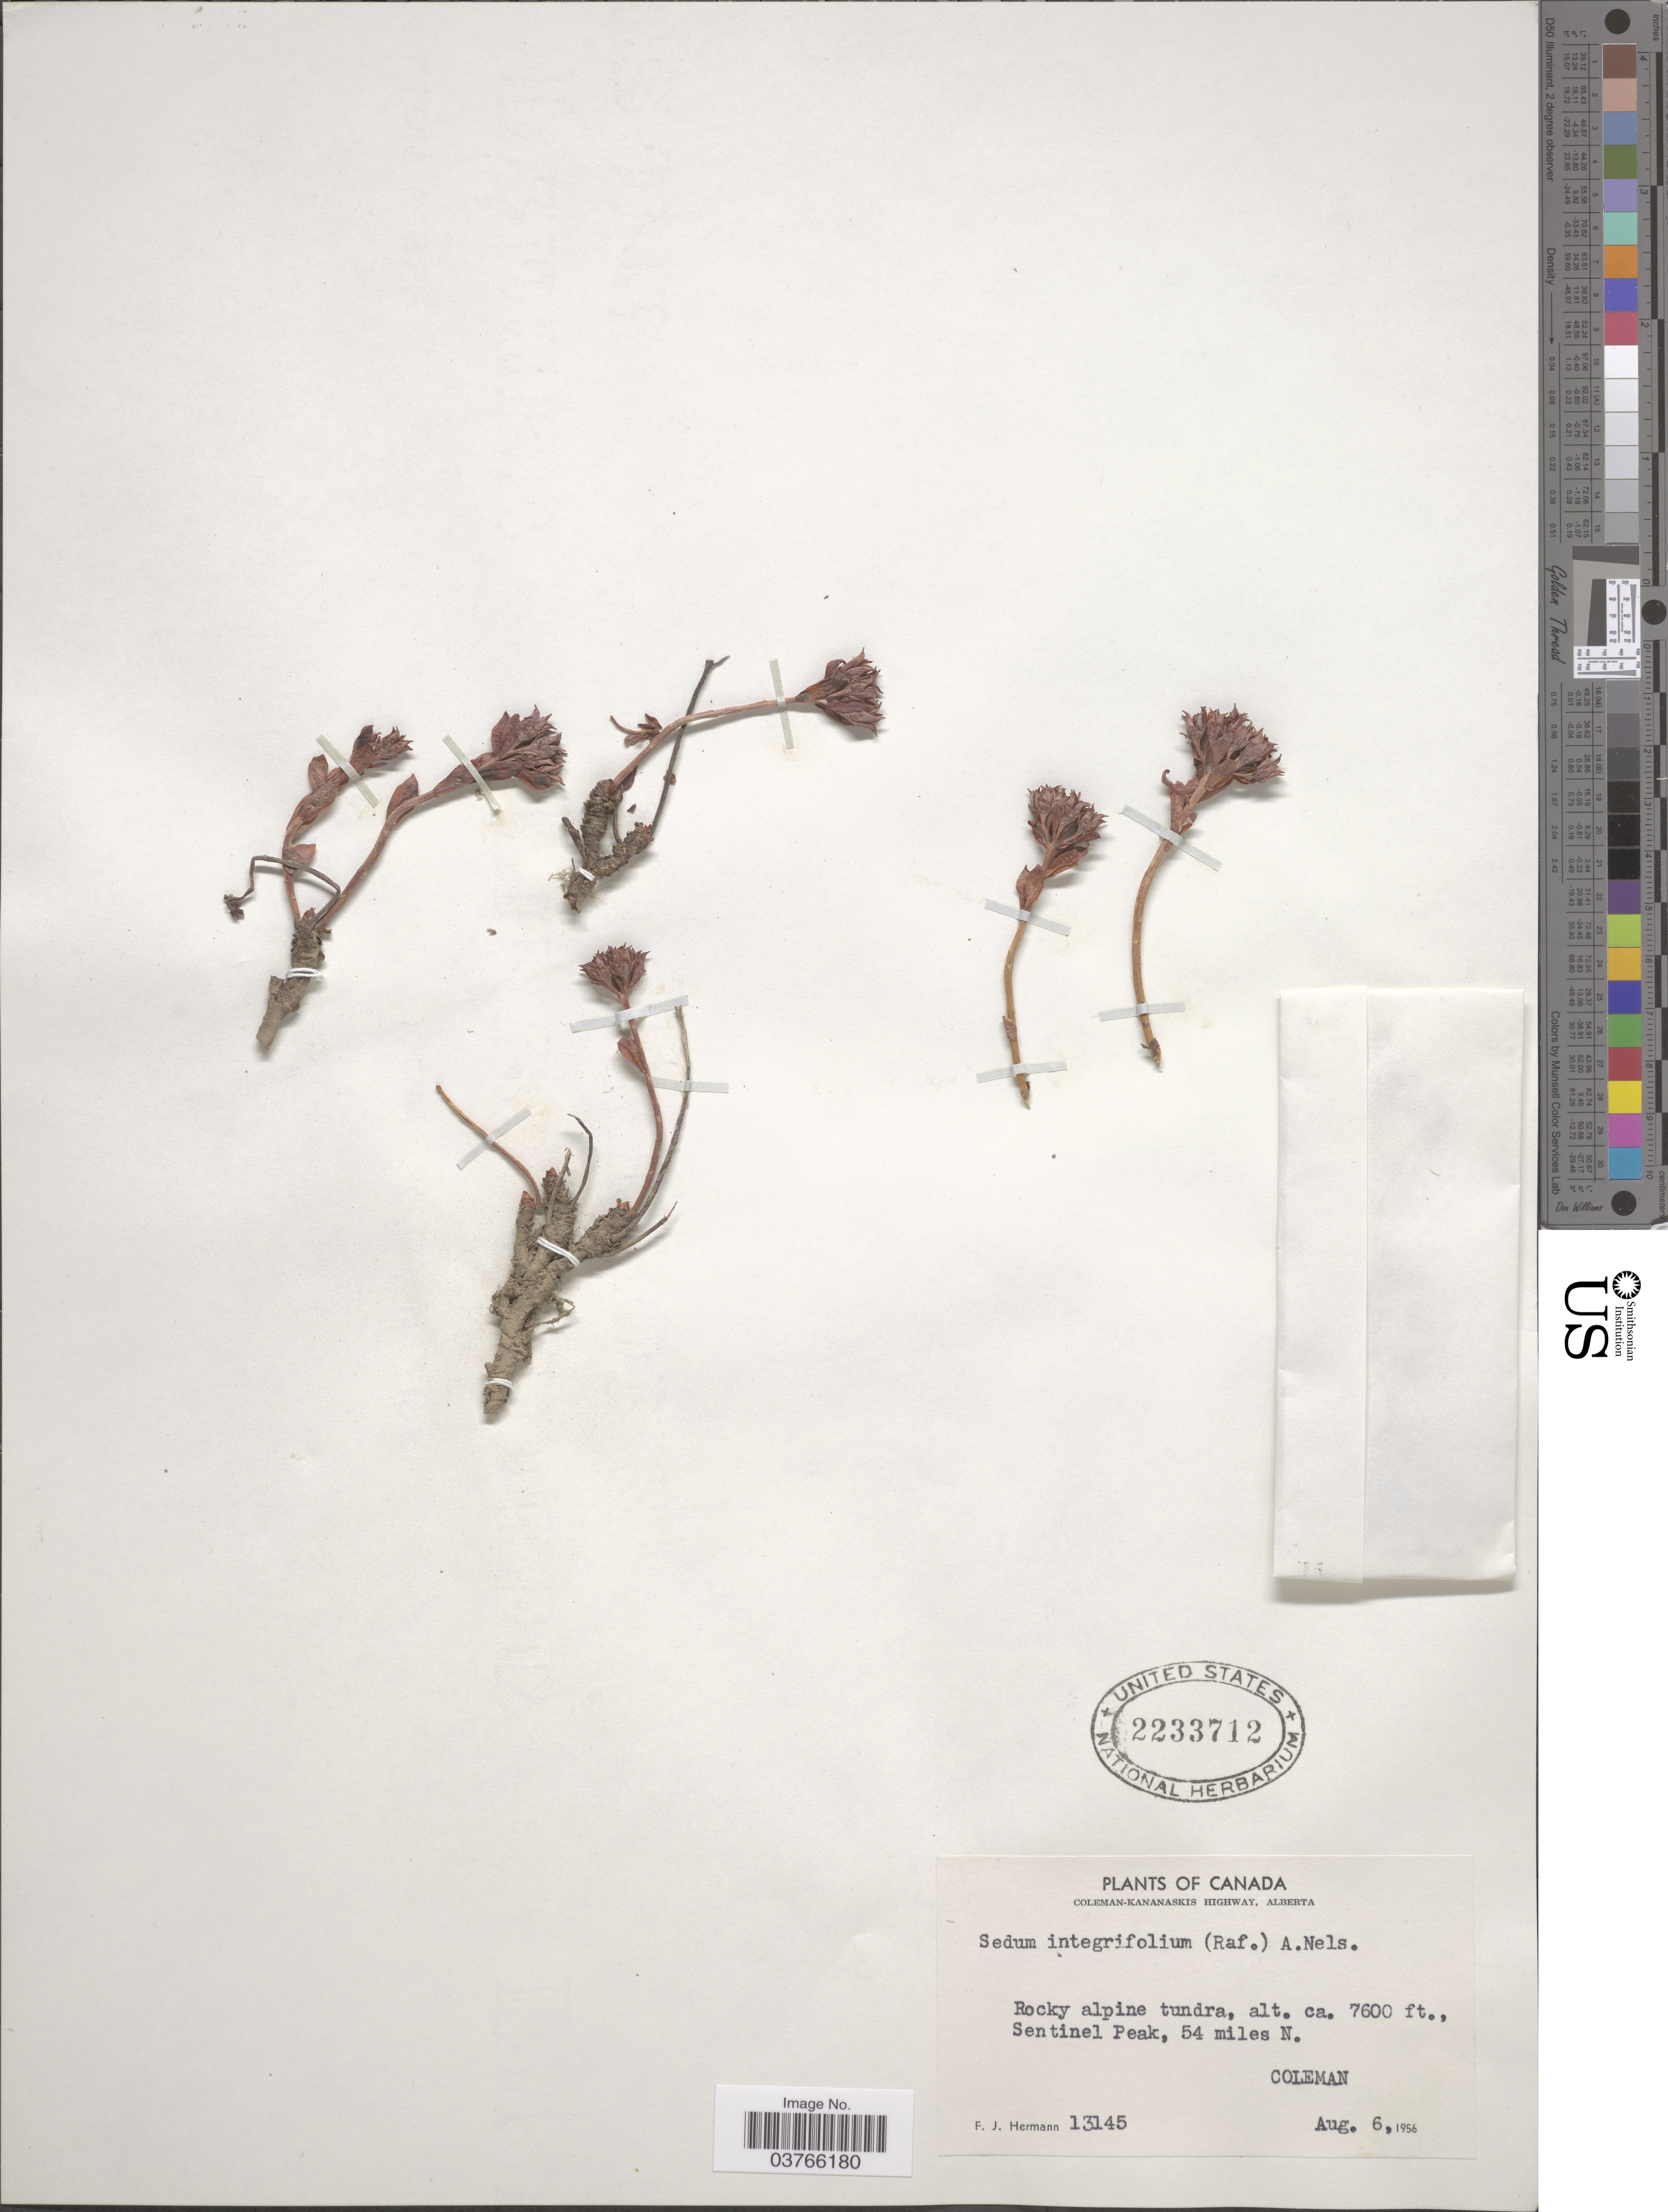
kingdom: Plantae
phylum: Tracheophyta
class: Magnoliopsida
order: Saxifragales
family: Crassulaceae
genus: Rhodiola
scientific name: Rhodiola integrifolia subsp. integrifolia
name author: Raf.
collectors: F. J. Hermann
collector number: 13145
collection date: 1956-08-06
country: Canada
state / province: Alberta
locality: Coleman-Kananaskis Highway. Sentinel Peak, 54 miles N. Coleman.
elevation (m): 2316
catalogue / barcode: US 2233712